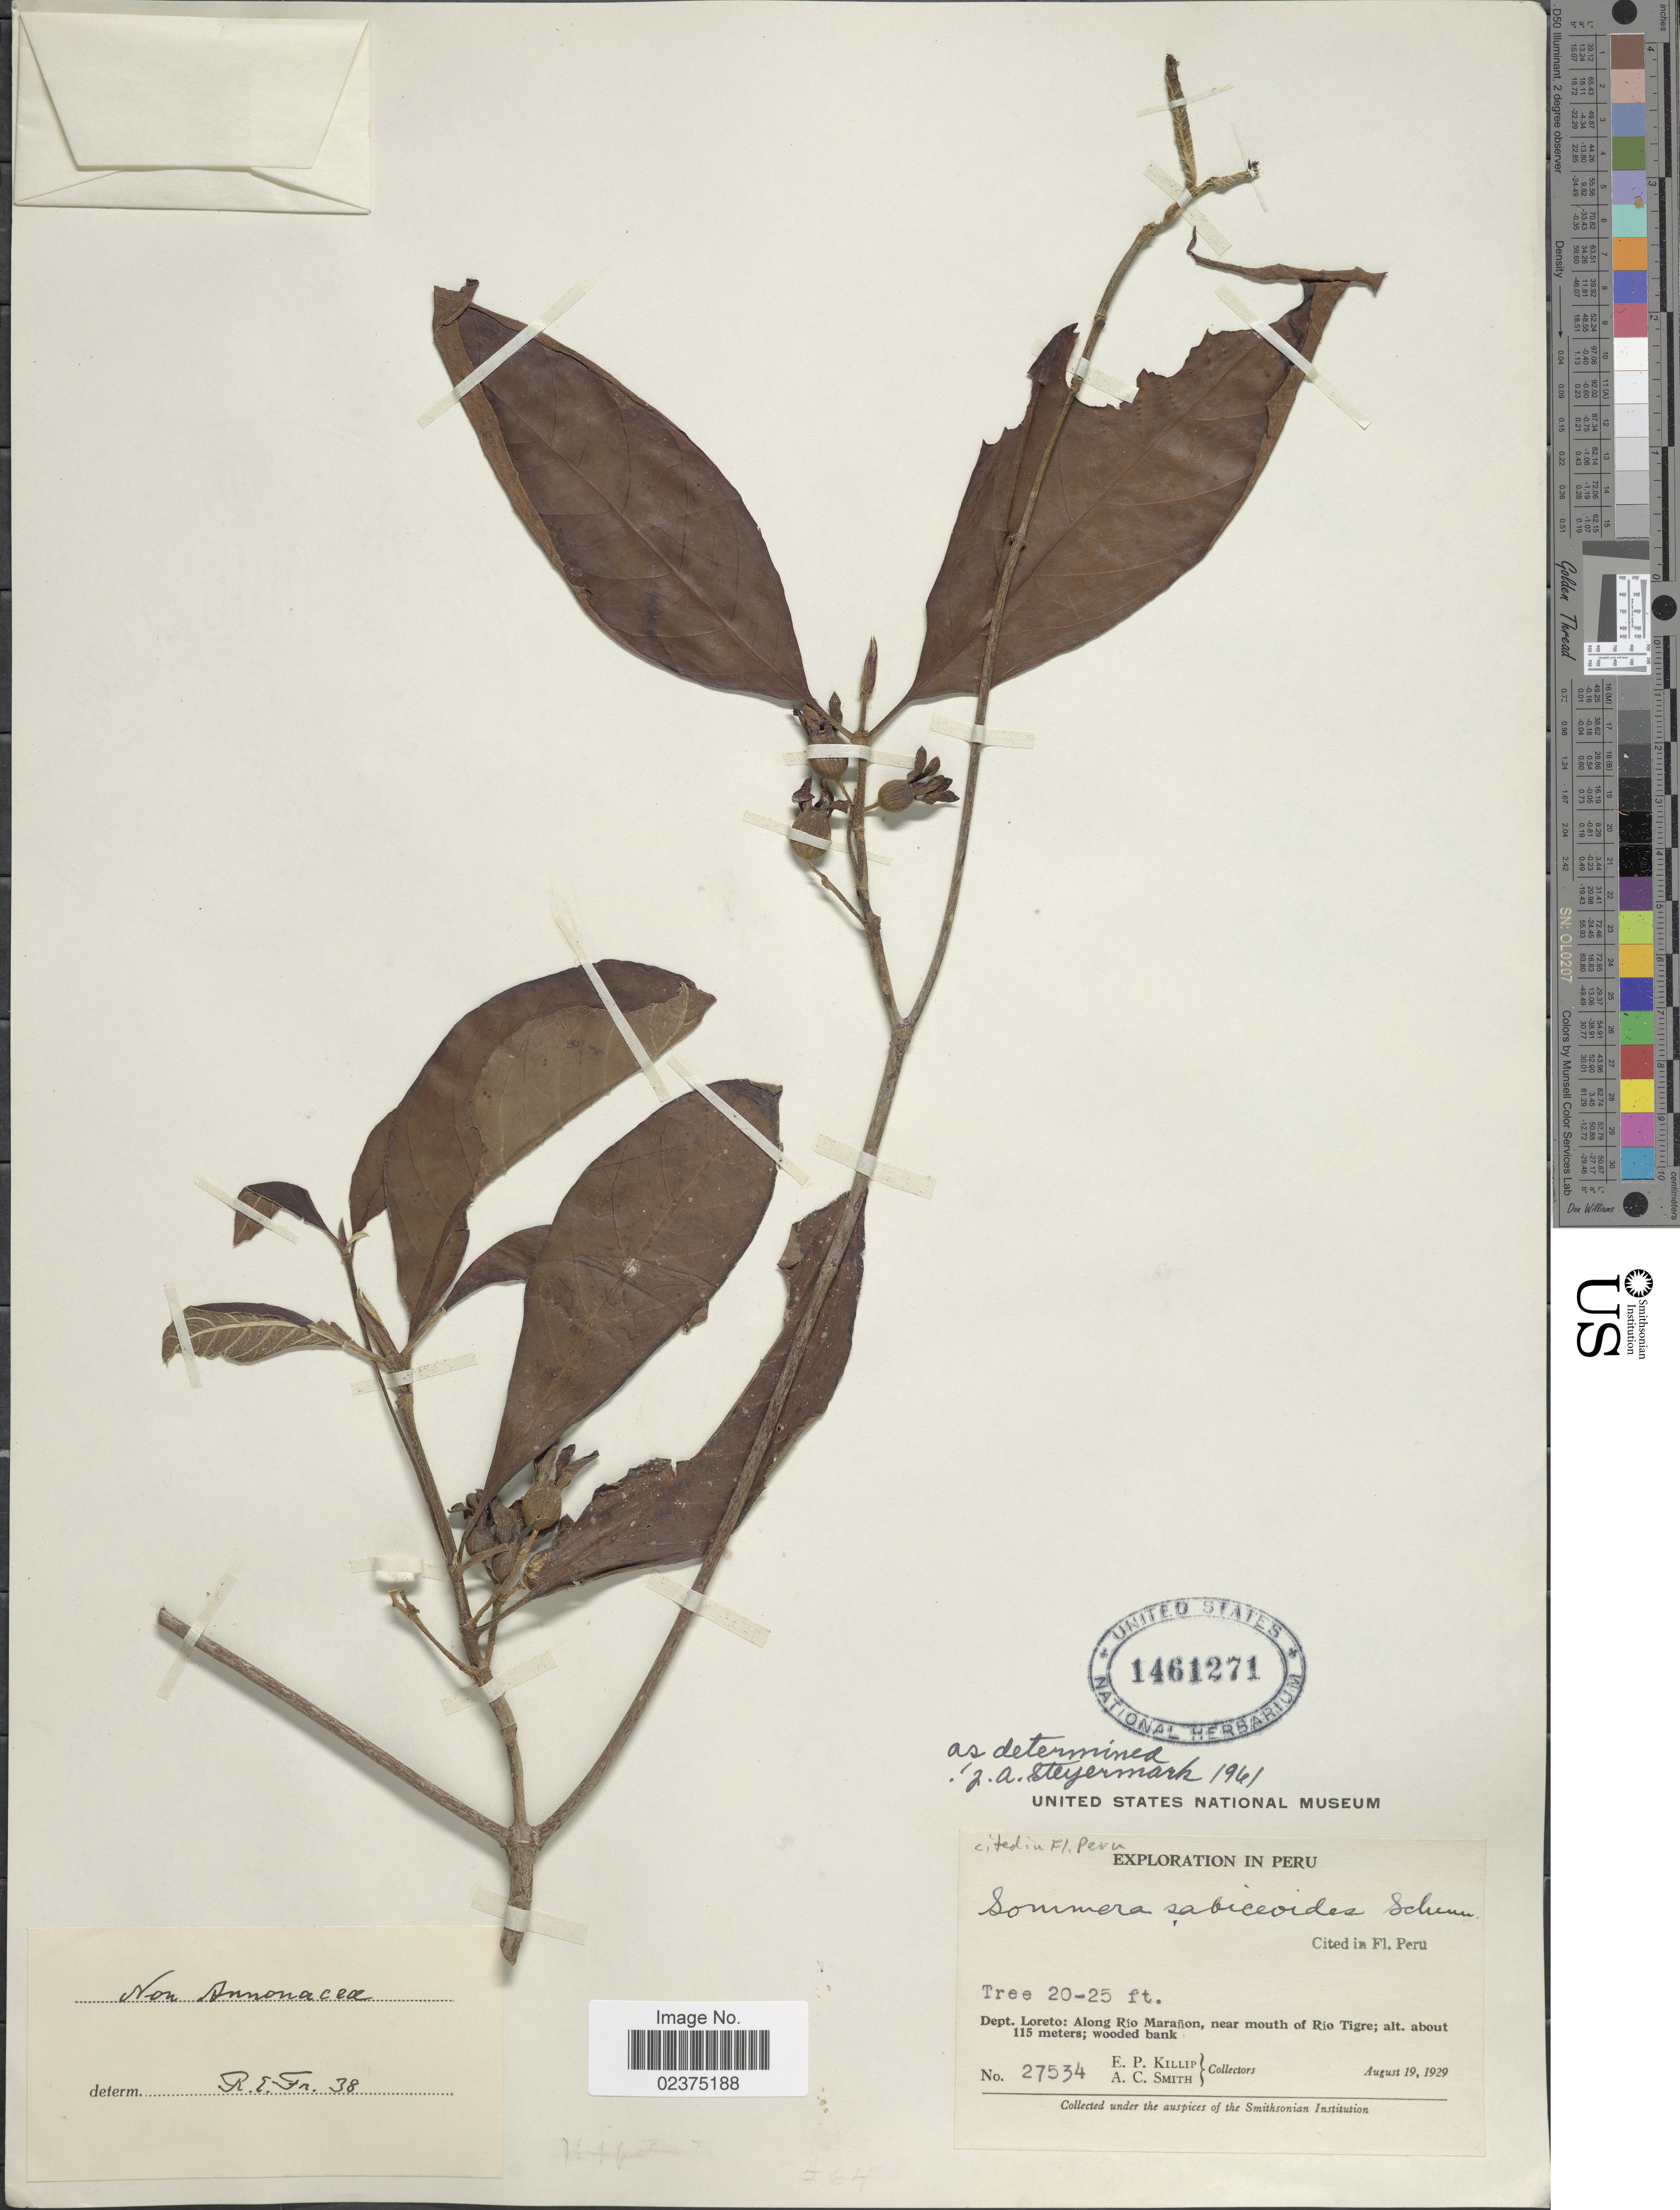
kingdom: Plantae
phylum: Tracheophyta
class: Magnoliopsida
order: Gentianales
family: Rubiaceae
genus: Sommera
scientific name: Sommera sabiceoides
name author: K. Schum.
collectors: E. P. Killip & A. C. Smith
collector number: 27534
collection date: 1929-08-19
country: Peru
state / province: Loreto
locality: Dept. Loreto: Along Río Marañon, near mouth of Río Tigre; wooded bank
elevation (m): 115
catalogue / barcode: US 1461271